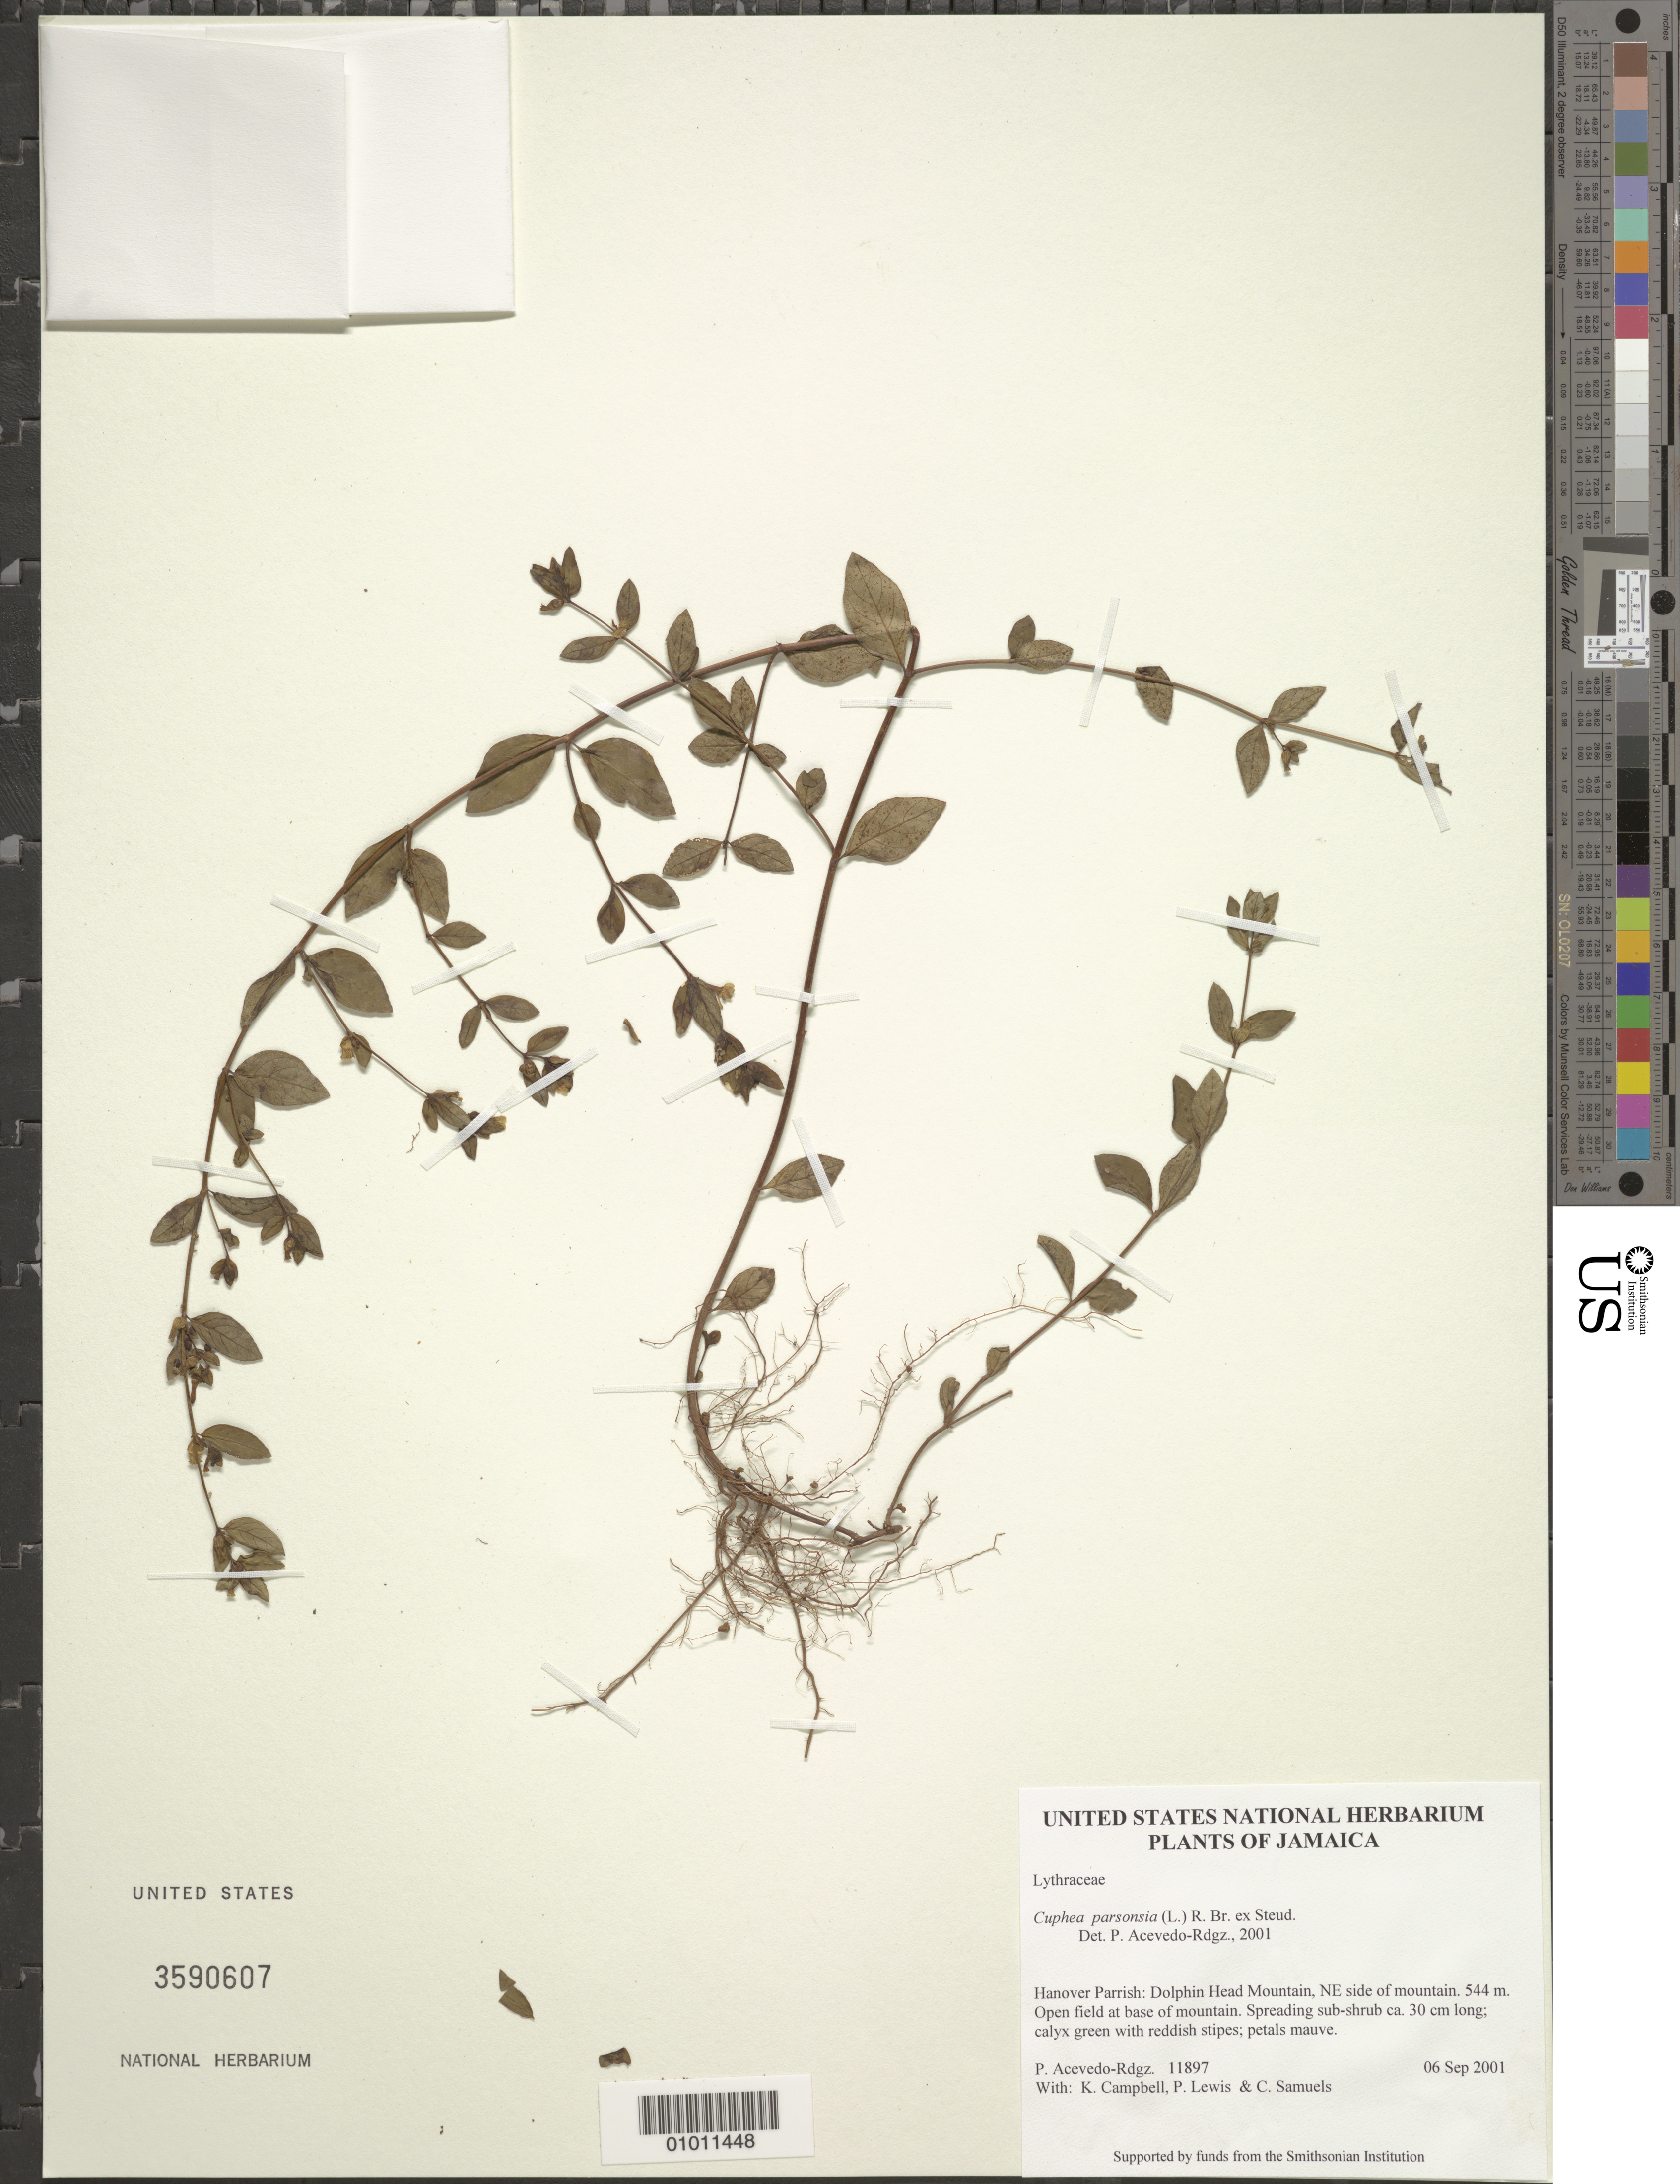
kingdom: Plantae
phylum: Tracheophyta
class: Magnoliopsida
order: Myrtales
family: Lythraceae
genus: Cuphea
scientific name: Cuphea parsonsia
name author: (L.) R. Br. ex Steud.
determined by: Acevedo-Rodríguez, P., (BOT), Smithsonian Institution - National Museum of Natural History (UNITED STATES)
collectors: P. Acevedo-Rodr., K. Campbell, P. Lewis & C. Samuels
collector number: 11897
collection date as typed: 06 Sep 2001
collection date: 2001-09-06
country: Jamaica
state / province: Hanover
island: Jamaica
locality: Hanover Parrish: Dolphin Head Mountain, NE side of mountain.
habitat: Open field at base of mountain.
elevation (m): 544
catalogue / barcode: US 3590607